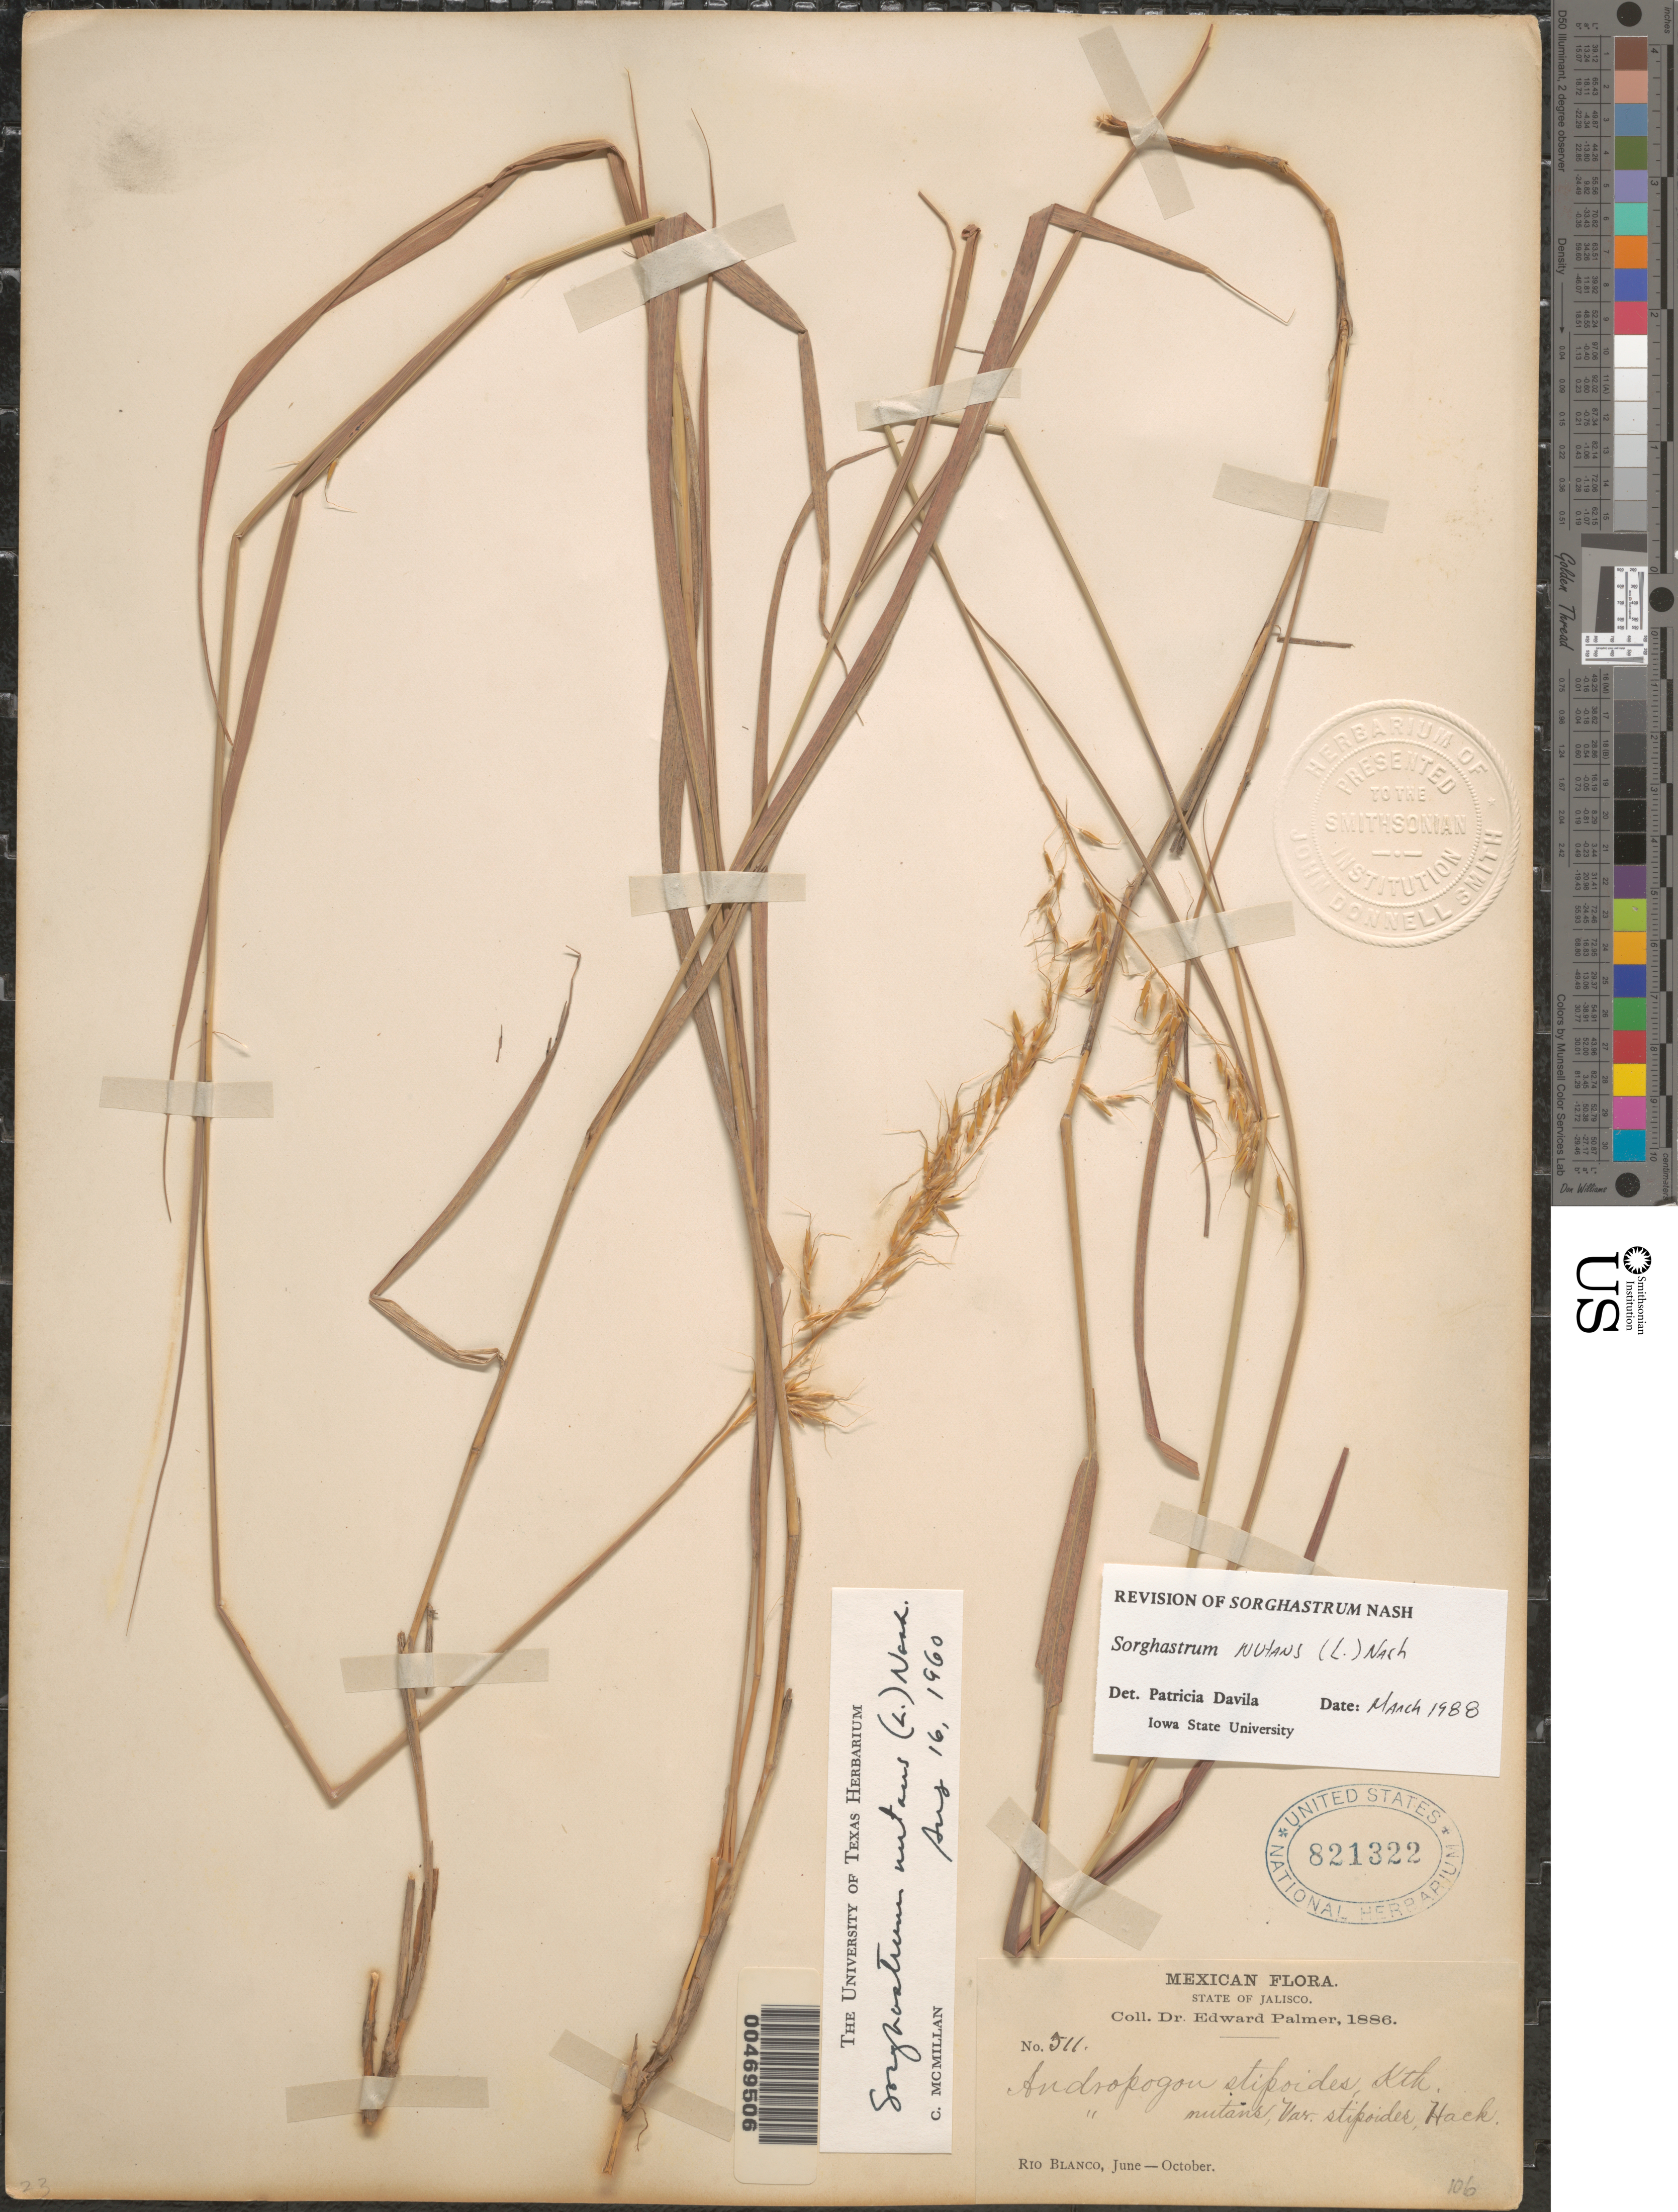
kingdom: Plantae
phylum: Tracheophyta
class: Liliopsida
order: Poales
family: Poaceae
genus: Sorghastrum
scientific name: Sorghastrum nutans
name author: (L.) Nash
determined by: Dávila, P. D.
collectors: E. Palmer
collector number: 511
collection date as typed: Jun 1886 to Oct 1886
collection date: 1886-06/1886-10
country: Mexico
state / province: Jalisco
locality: Rio Blanco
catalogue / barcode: US 821322